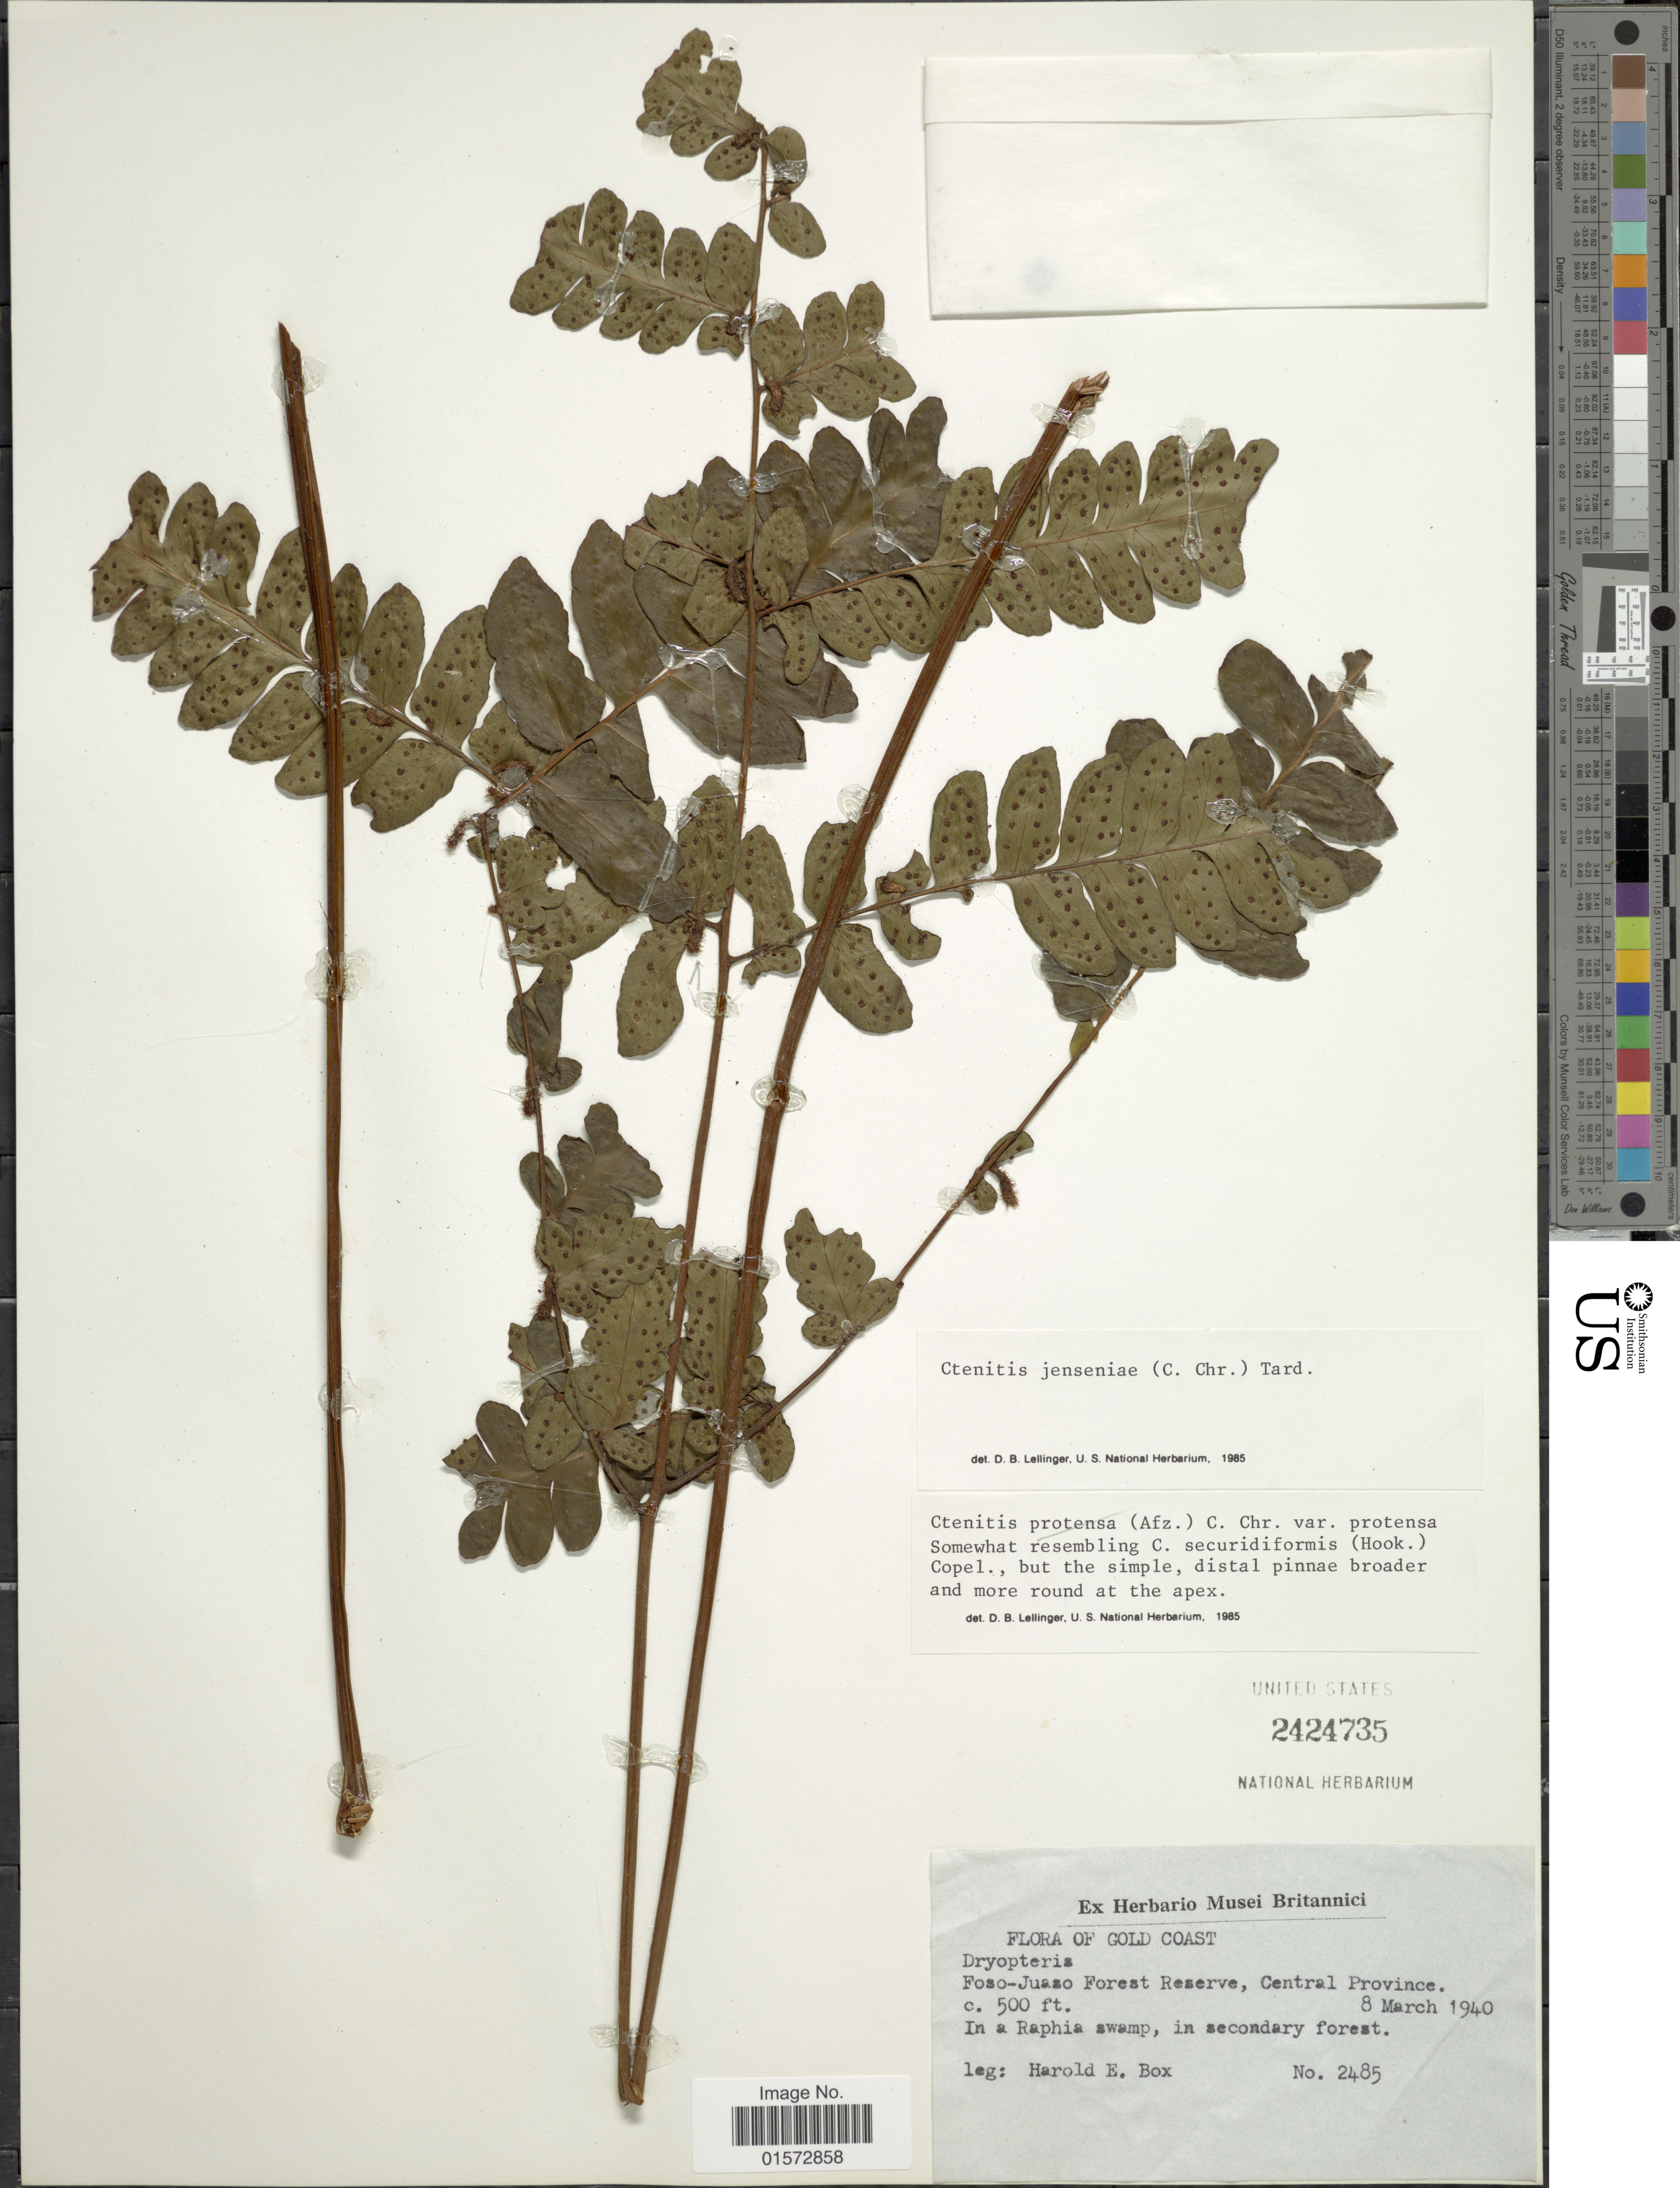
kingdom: Plantae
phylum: Tracheophyta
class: Polypodiopsida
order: Polypodiales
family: Tectariaceae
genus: Triplophyllum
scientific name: Triplophyllum jenseniae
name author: (C. Chr.)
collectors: H. E. Box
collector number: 2485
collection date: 1940-03-08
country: Ghana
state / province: Central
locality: Gold Coast, Foso-Juaso Forest Reserve, Central Province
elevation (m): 152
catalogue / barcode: US 2424735